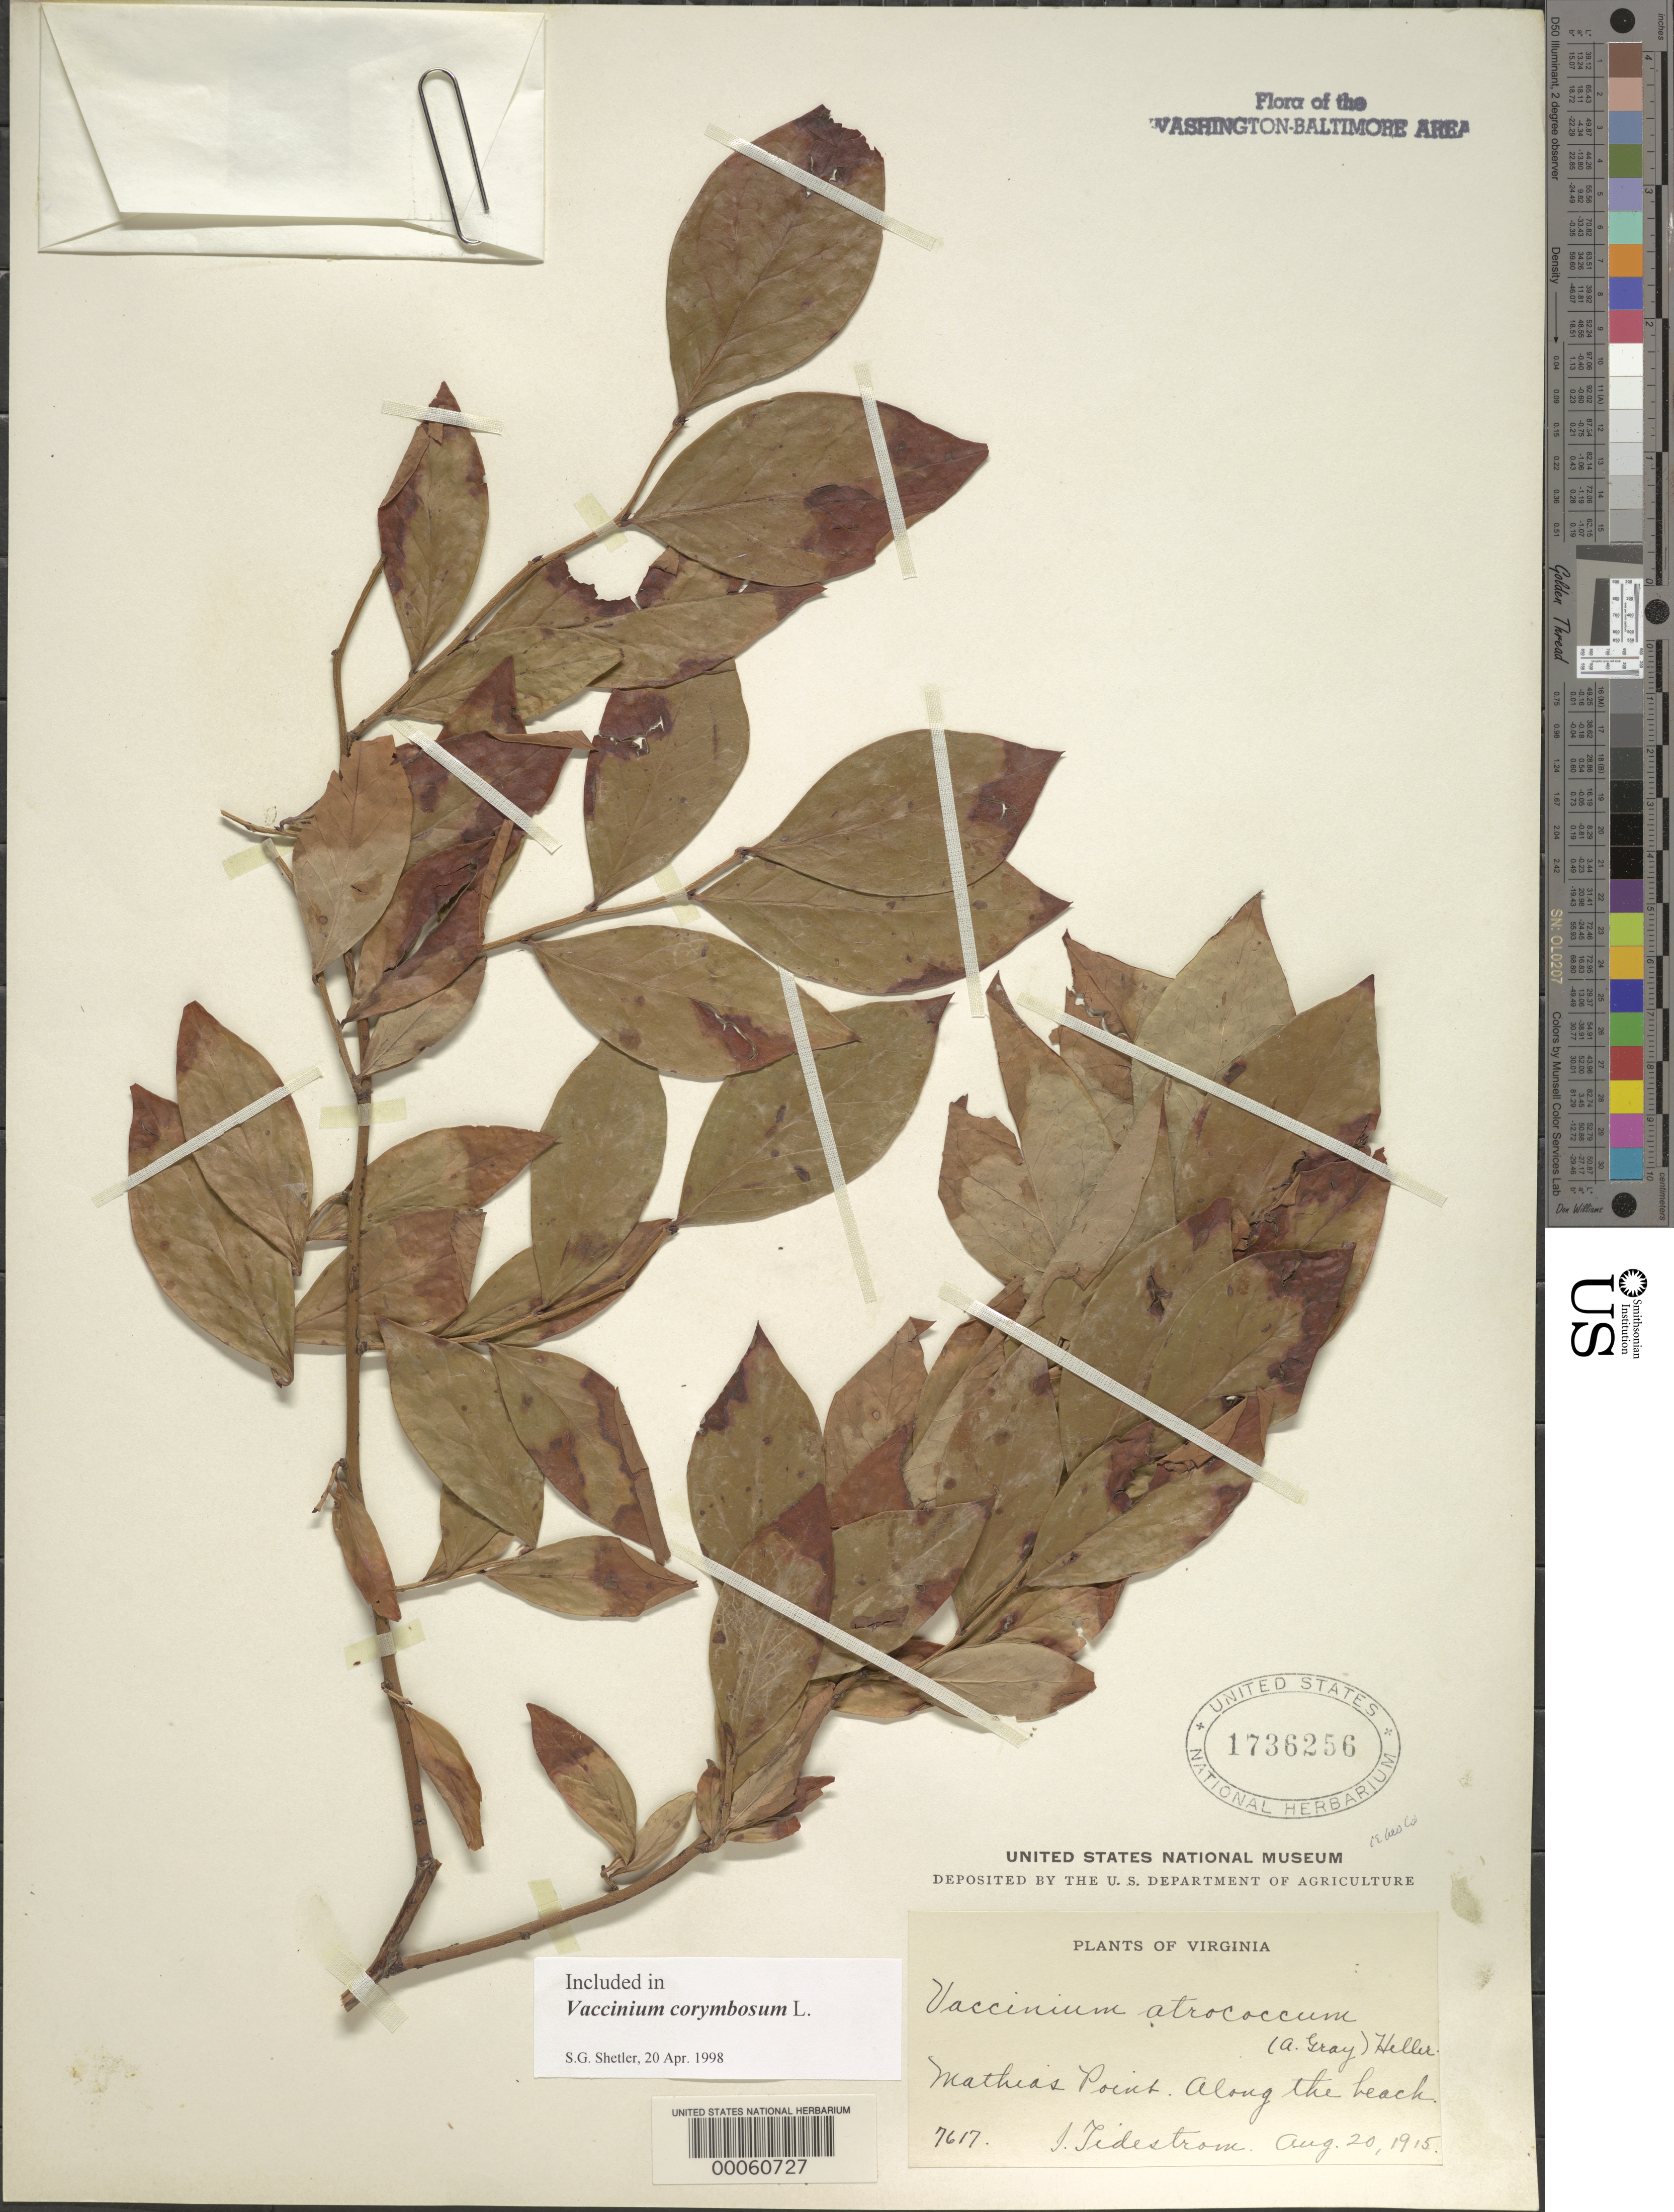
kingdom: Plantae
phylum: Tracheophyta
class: Magnoliopsida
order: Ericales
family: Ericaceae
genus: Vaccinium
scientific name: Vaccinium corymbosum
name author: L.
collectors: I. F. Tidestrom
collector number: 7617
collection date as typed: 20 Aug 1915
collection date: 1915-08-20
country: United States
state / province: Virginia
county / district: King George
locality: Mathias Point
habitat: Along beach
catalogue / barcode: US 1736256